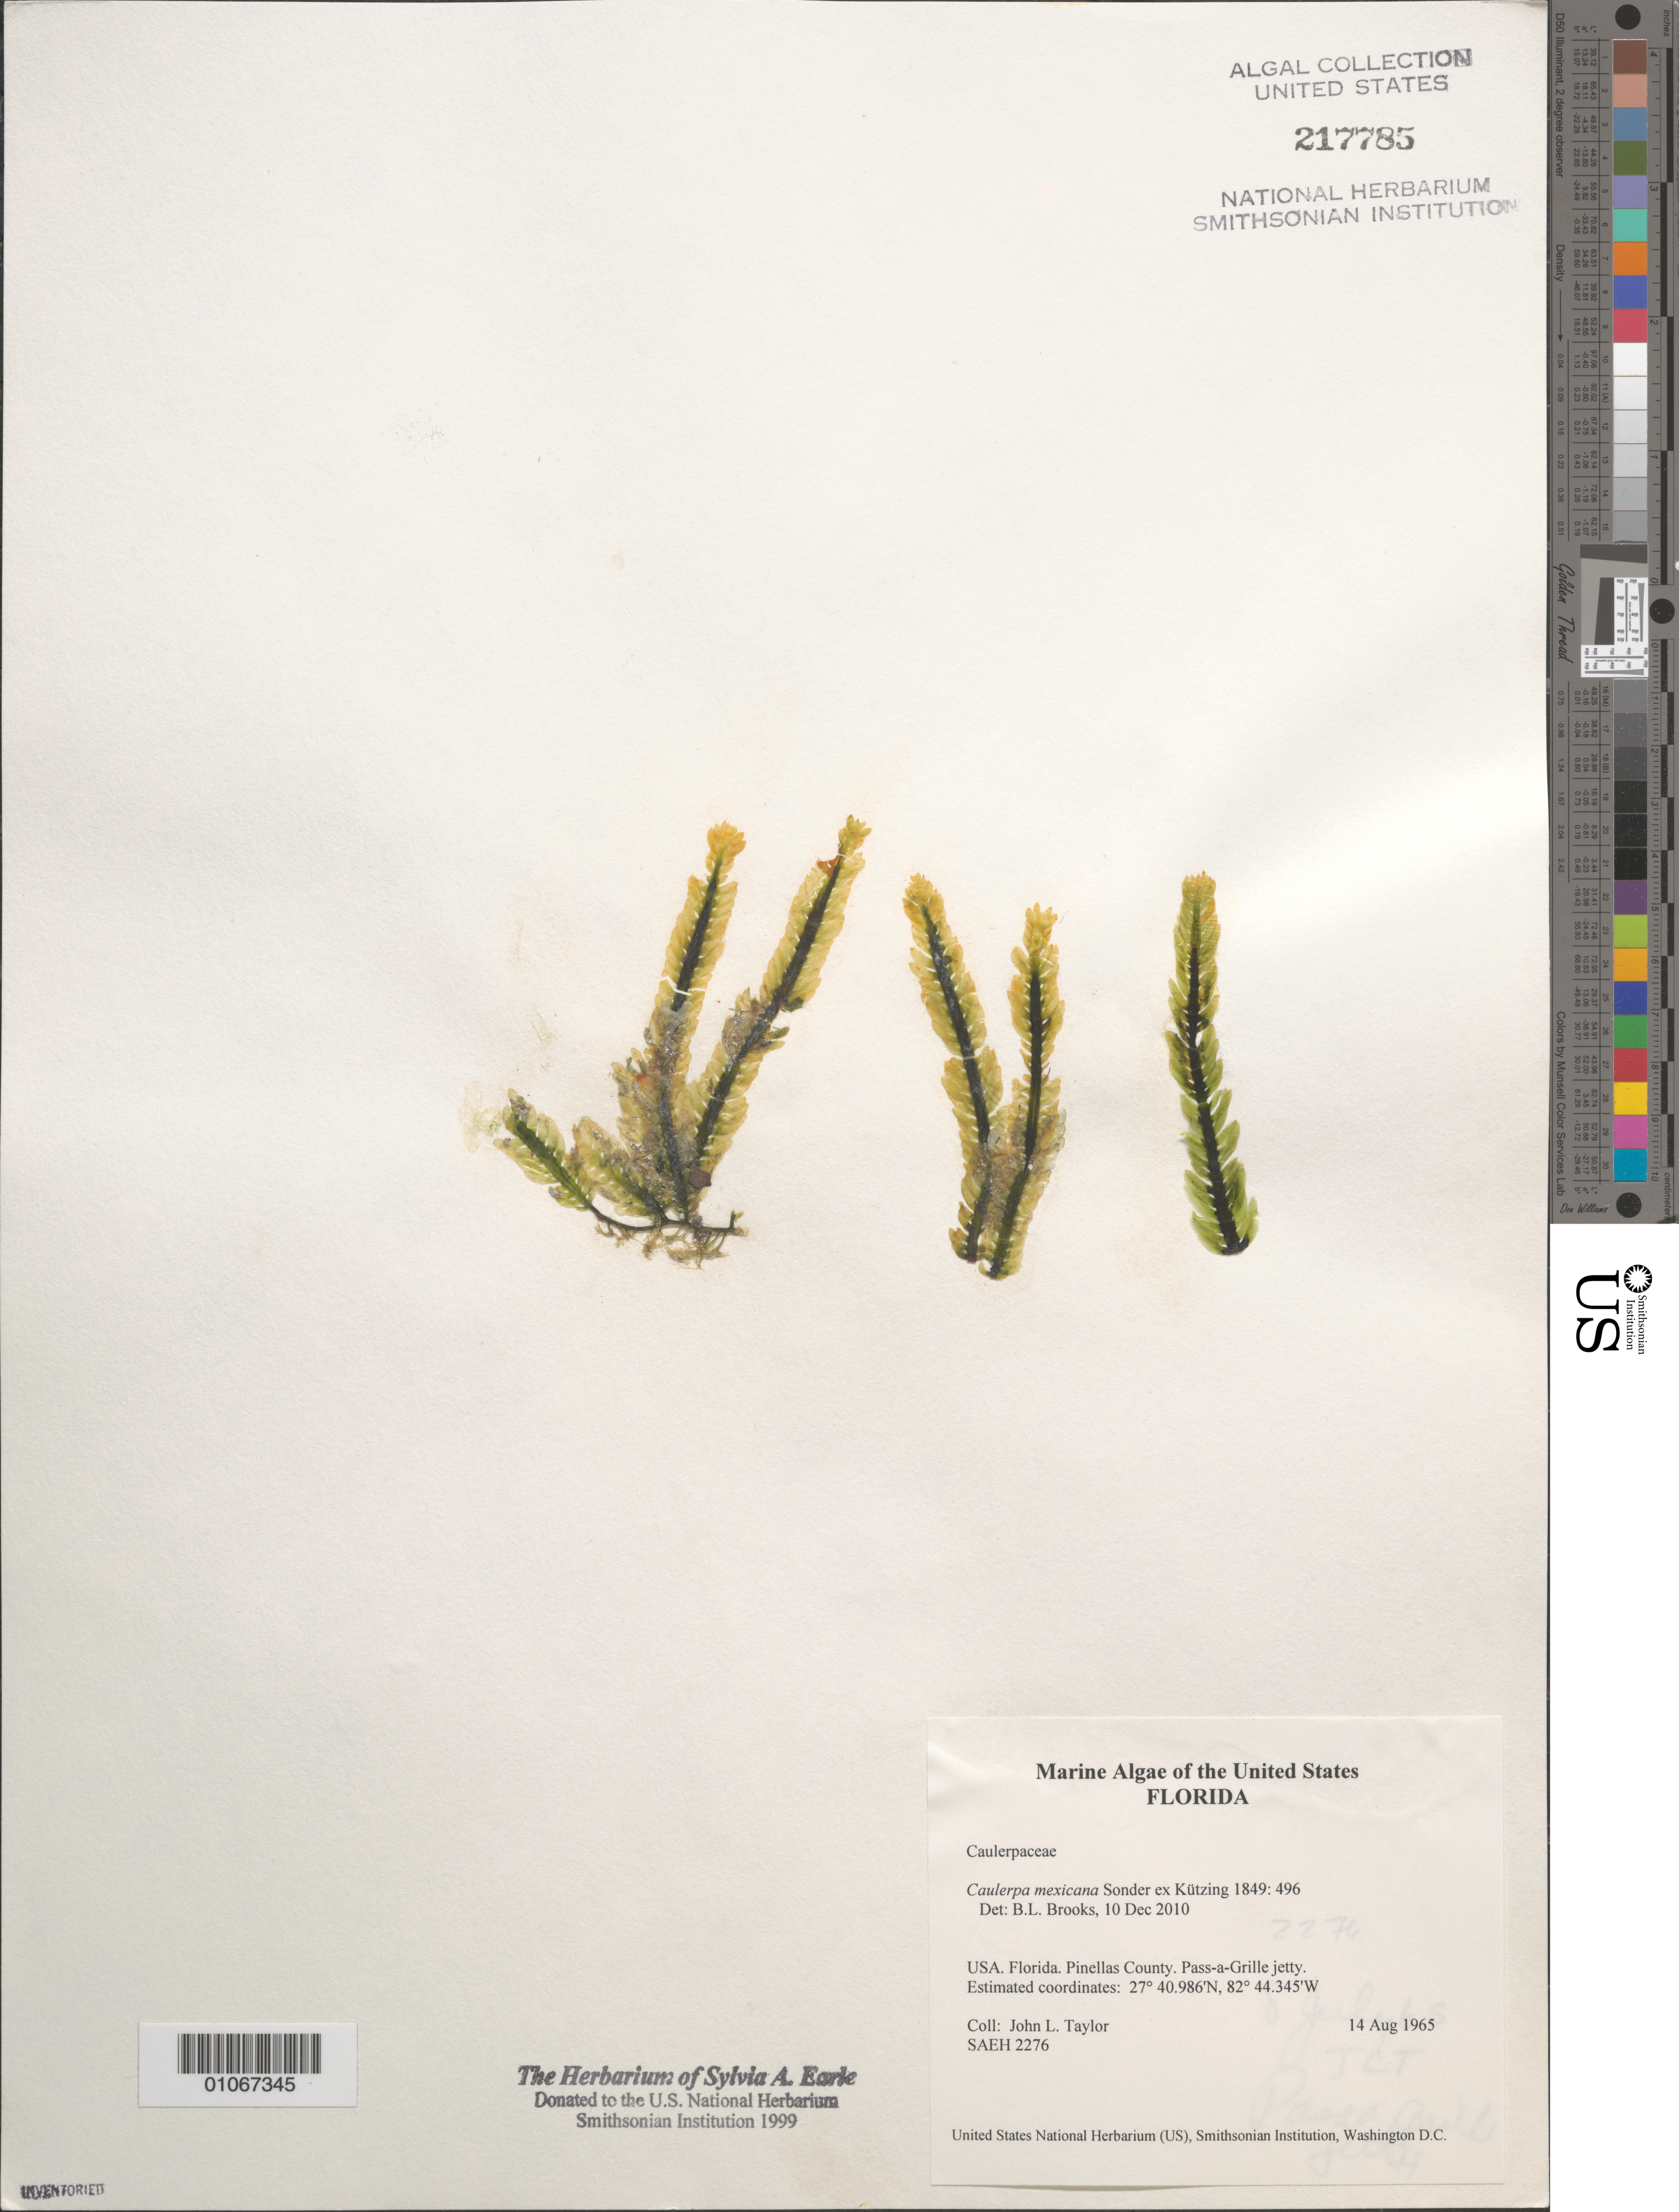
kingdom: Plantae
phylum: Chlorophyta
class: Ulvophyceae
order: Bryopsidales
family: Caulerpaceae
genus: Caulerpa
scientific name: Caulerpa mexicana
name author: Sond. ex Kütz.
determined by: Brooks, B. L., (BOT), Smithsonian Institution - National Museum of Natural History (UNITED STATES)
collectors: J. L. Taylor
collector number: SAEH 2276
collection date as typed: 14 Aug 1965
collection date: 1965-08-14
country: United States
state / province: Florida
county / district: Pinellas County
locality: Pass-a-Grille jetty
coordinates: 27 40.986'N, 82 44.345'W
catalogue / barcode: US 217785